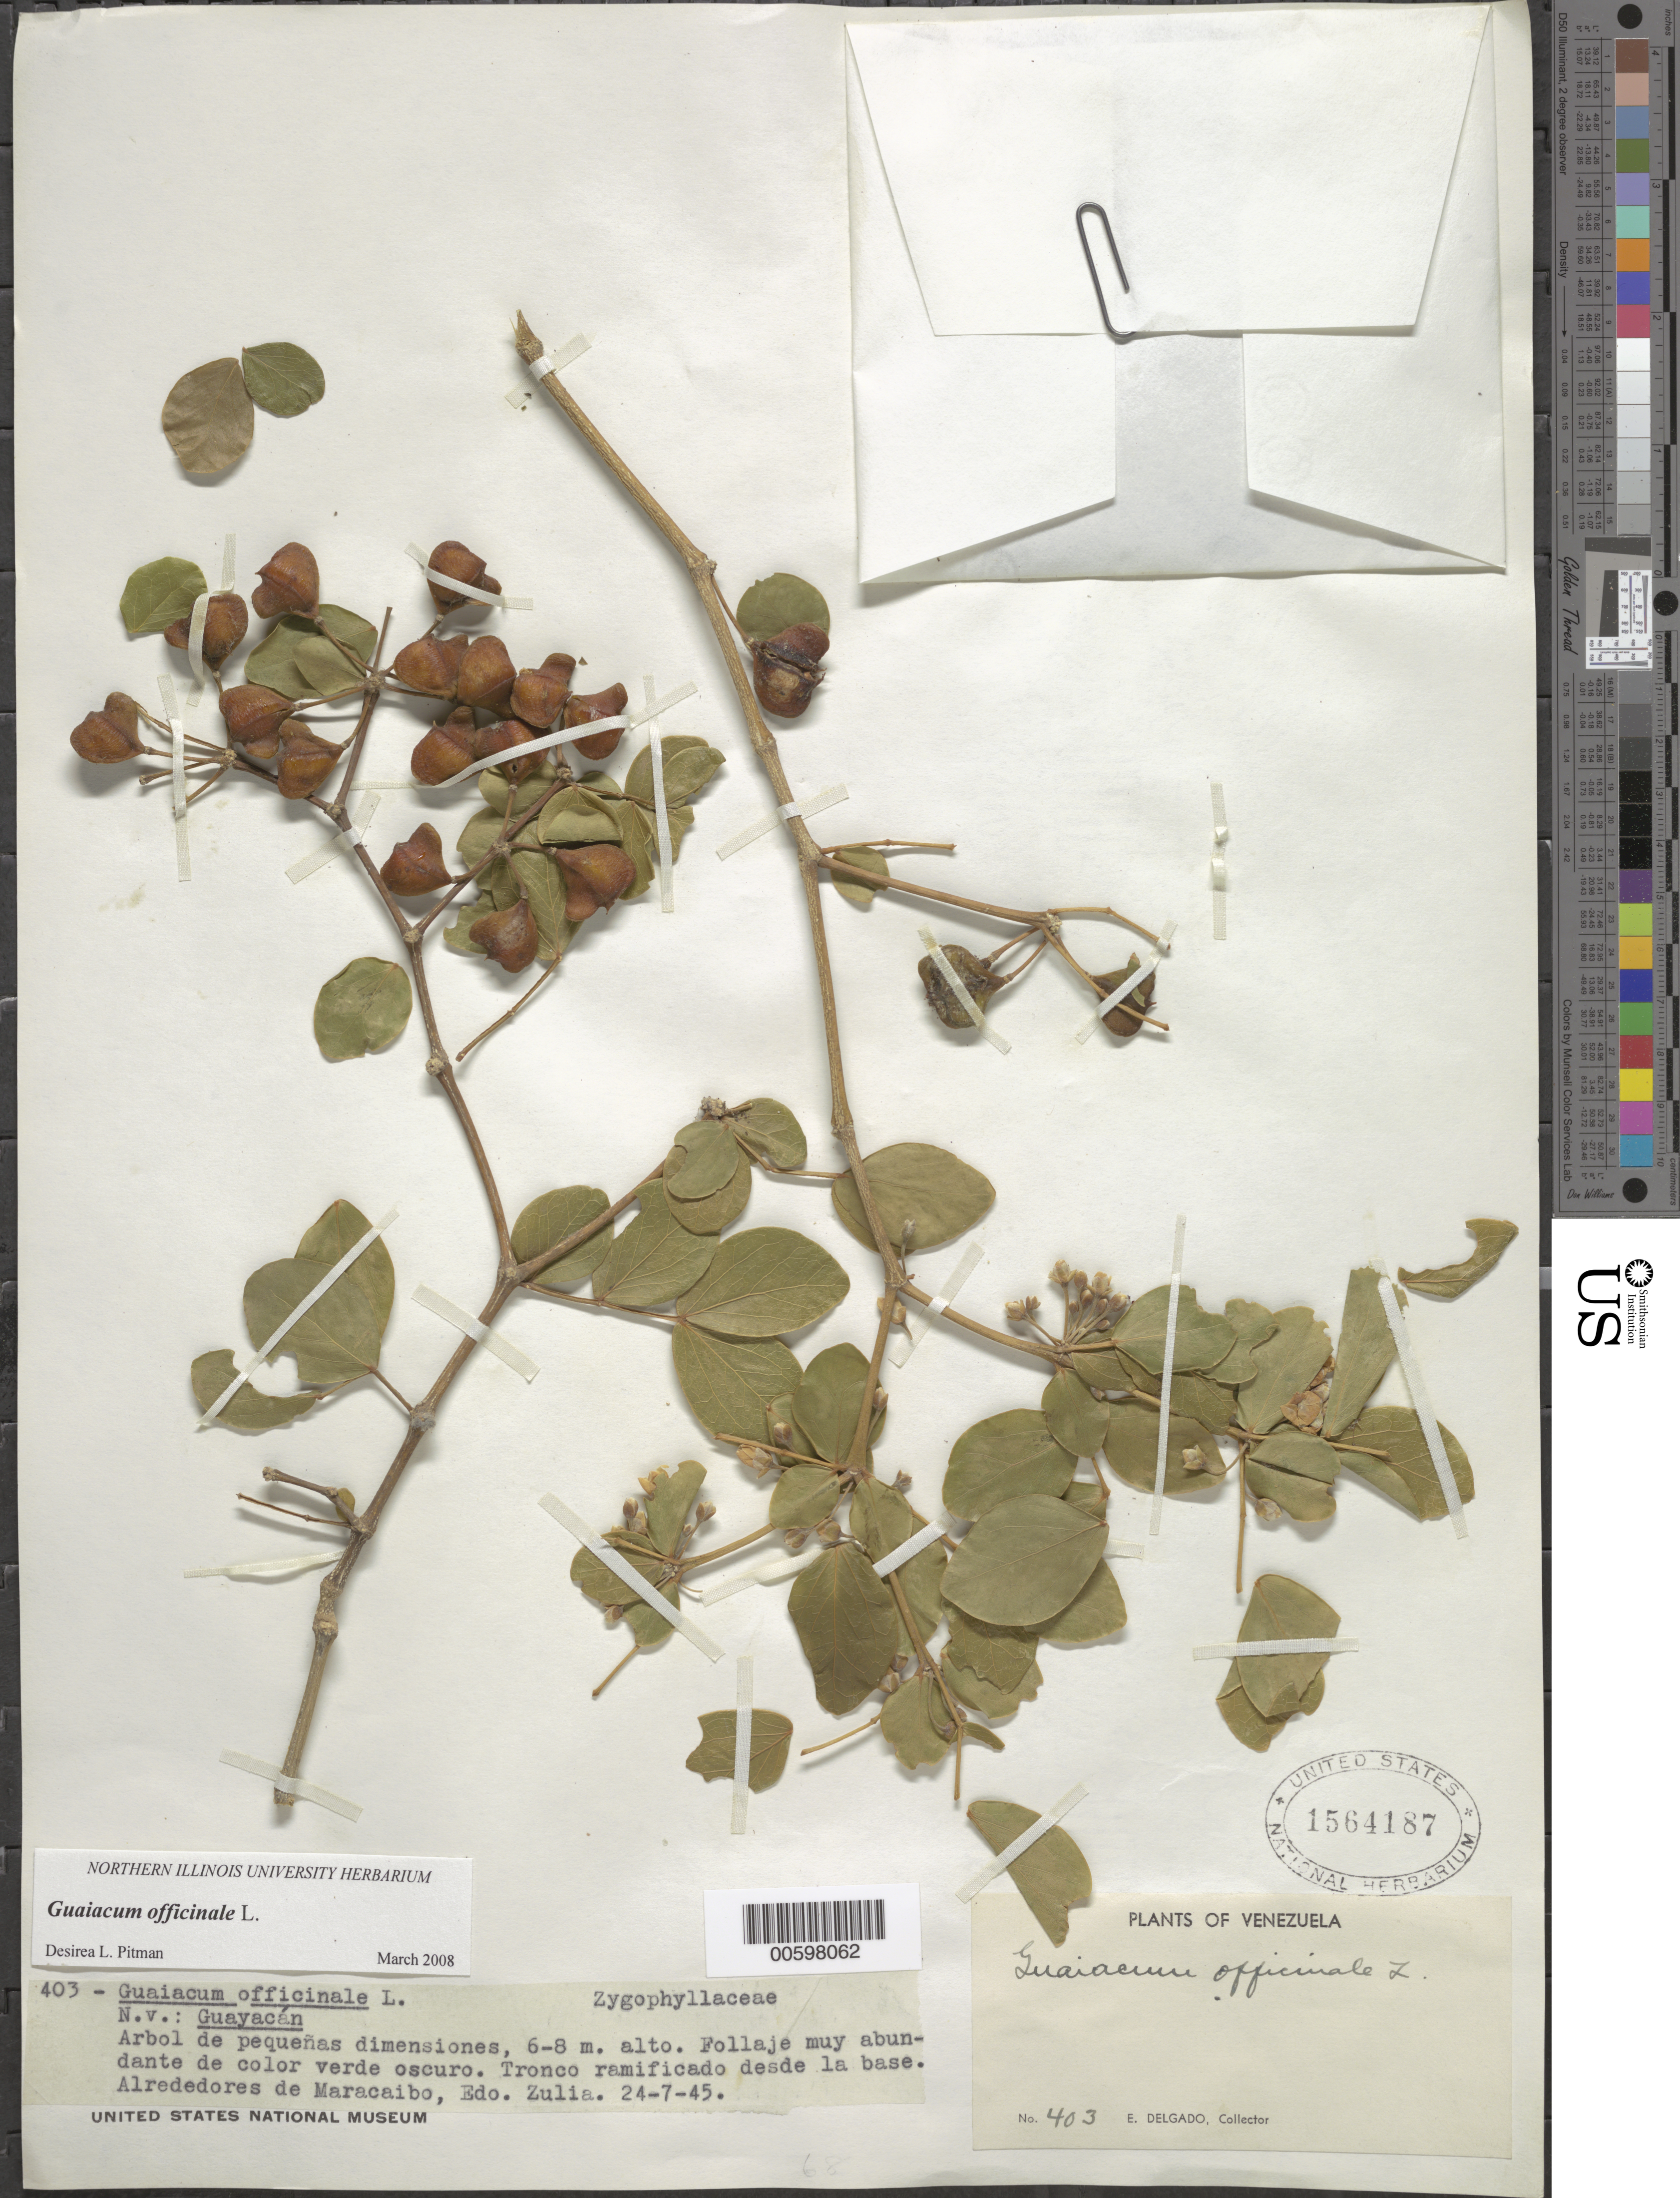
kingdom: Plantae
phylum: Tracheophyta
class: Magnoliopsida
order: Zygophyllales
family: Zygophyllaceae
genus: Guaiacum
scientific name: Guaiacum officinale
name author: L.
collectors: E. Delgado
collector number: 403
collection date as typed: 24 Jul 1945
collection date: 1945-07-24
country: Venezuela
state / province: Zulia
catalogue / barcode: US 1564187